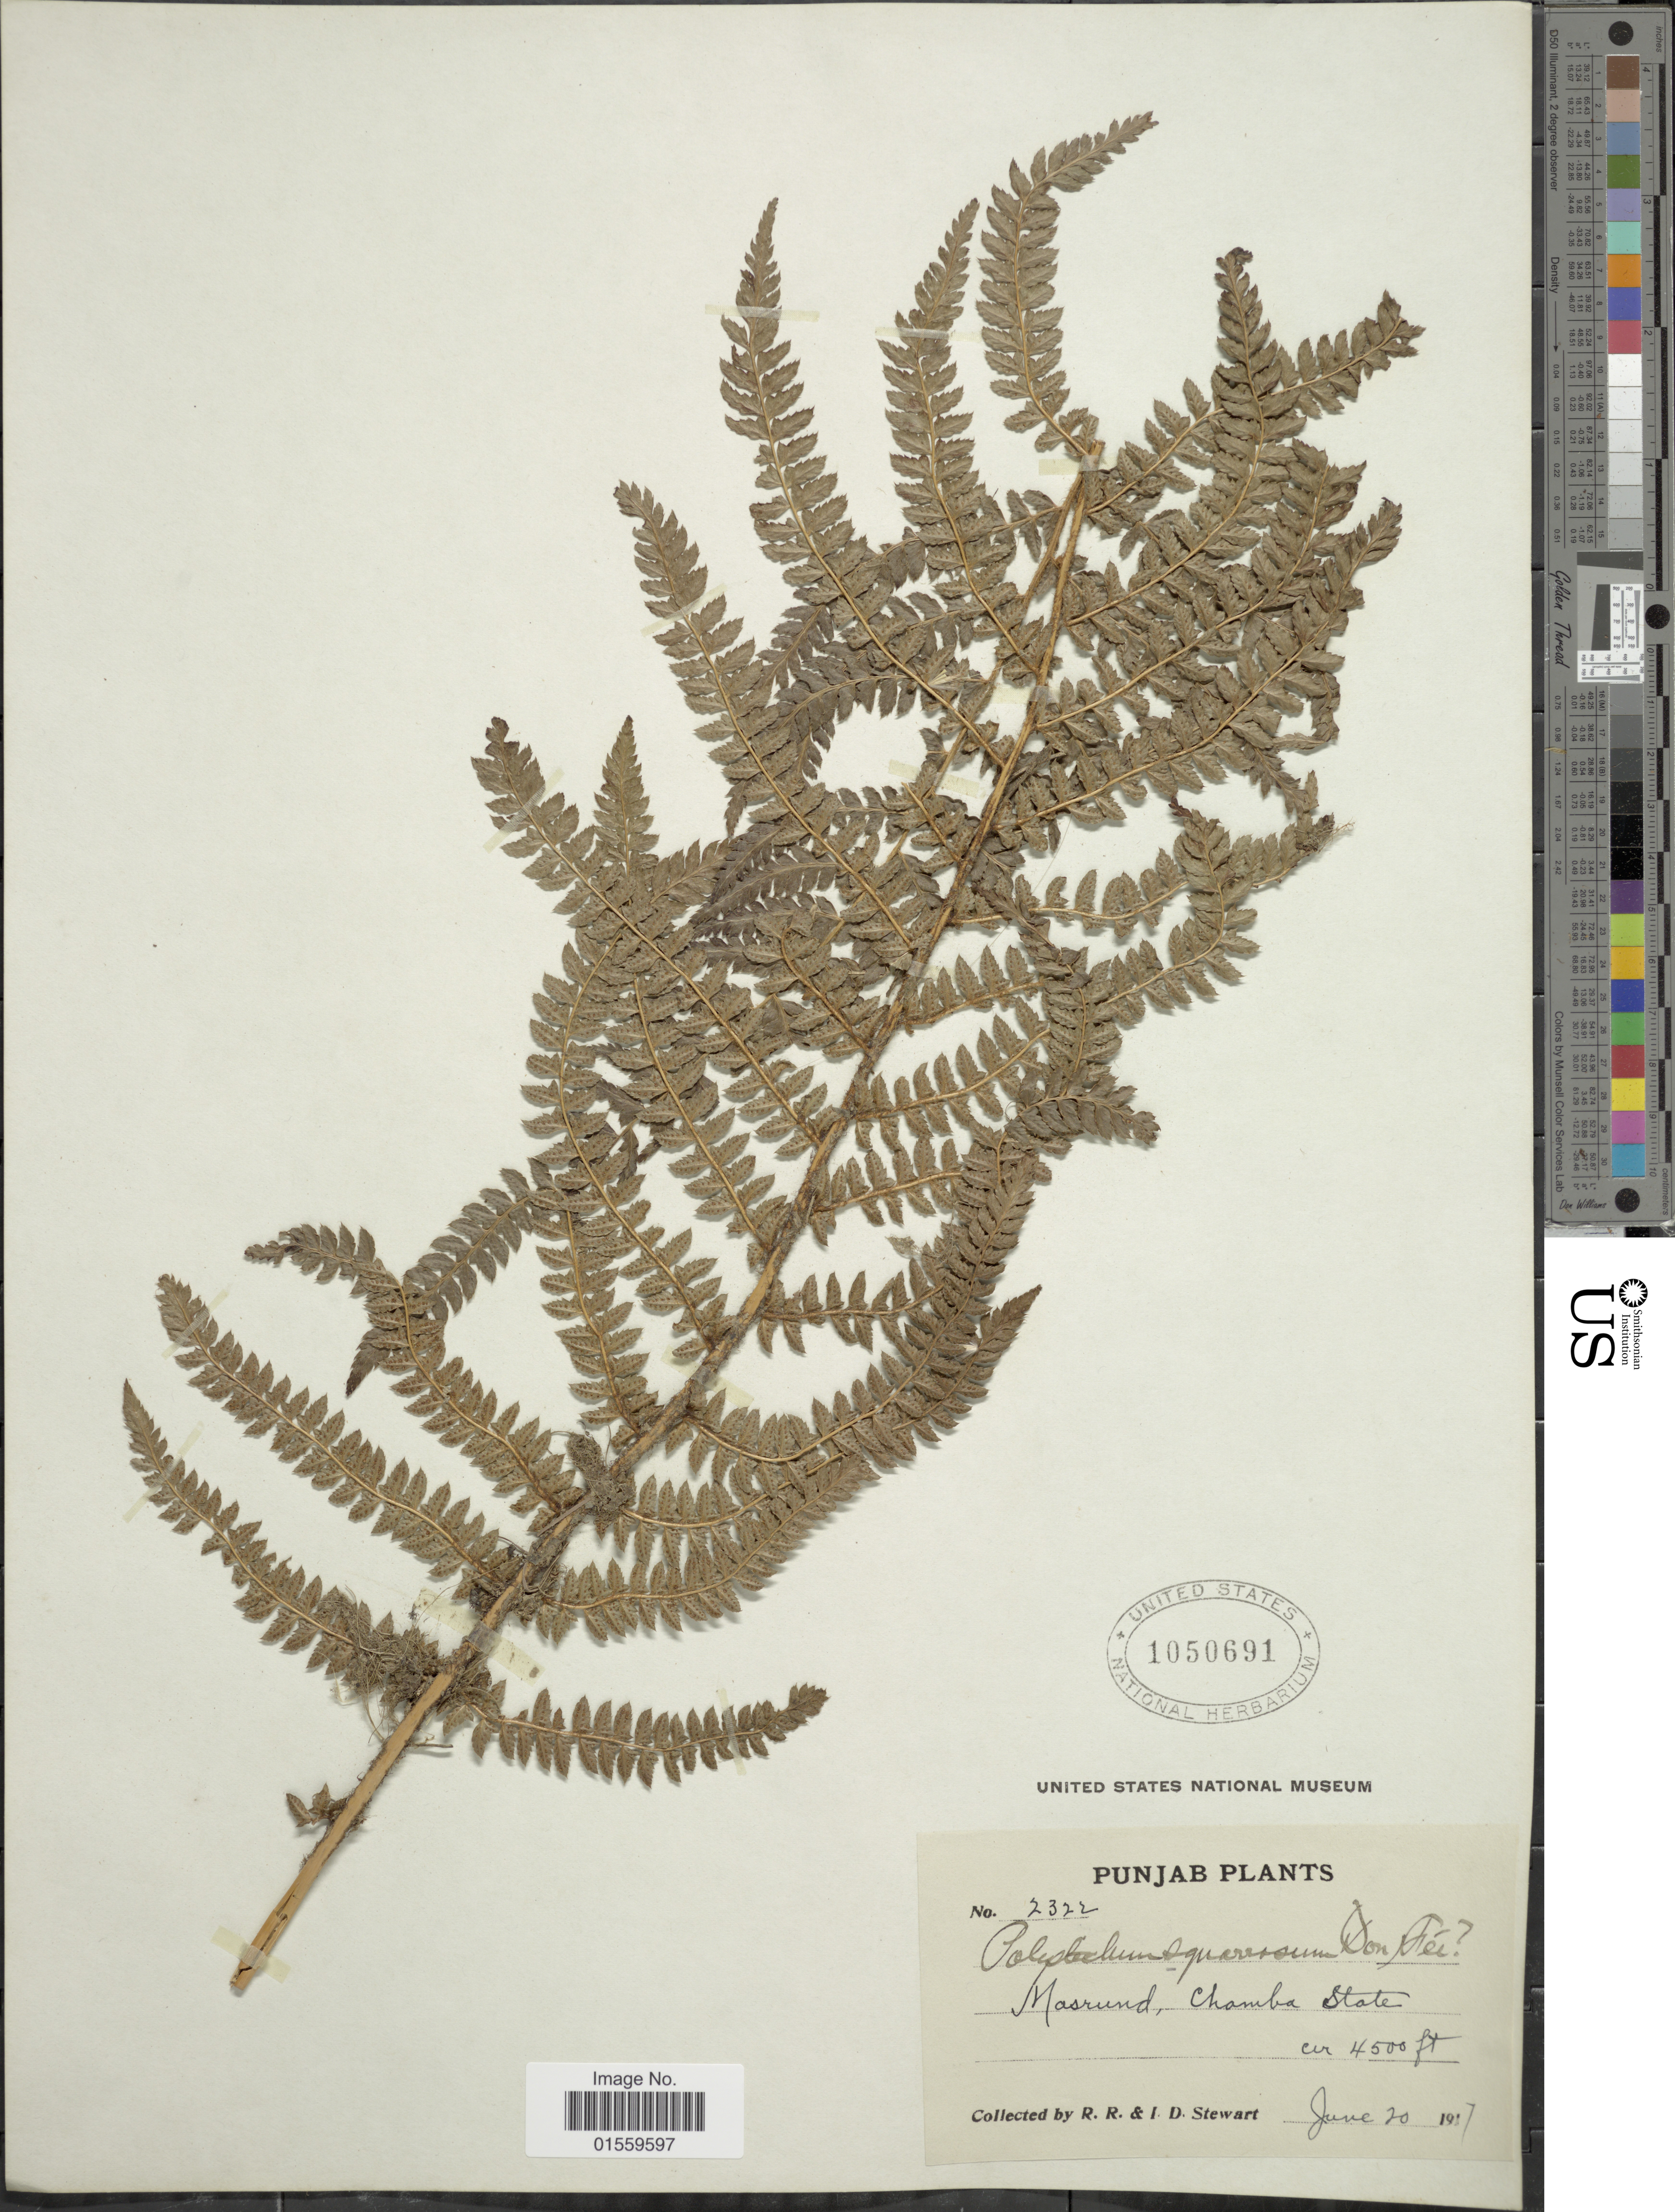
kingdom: Plantae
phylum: Tracheophyta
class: Polypodiopsida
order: Polypodiales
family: Dryopteridaceae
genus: Polystichum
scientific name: Polystichum squarrosum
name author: (D. Don) Fée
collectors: R. R. Stewart & I. Stewart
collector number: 2322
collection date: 1917-06-20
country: India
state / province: Punjab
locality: Masrund, Chamba State.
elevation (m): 1372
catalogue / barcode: US 1050691